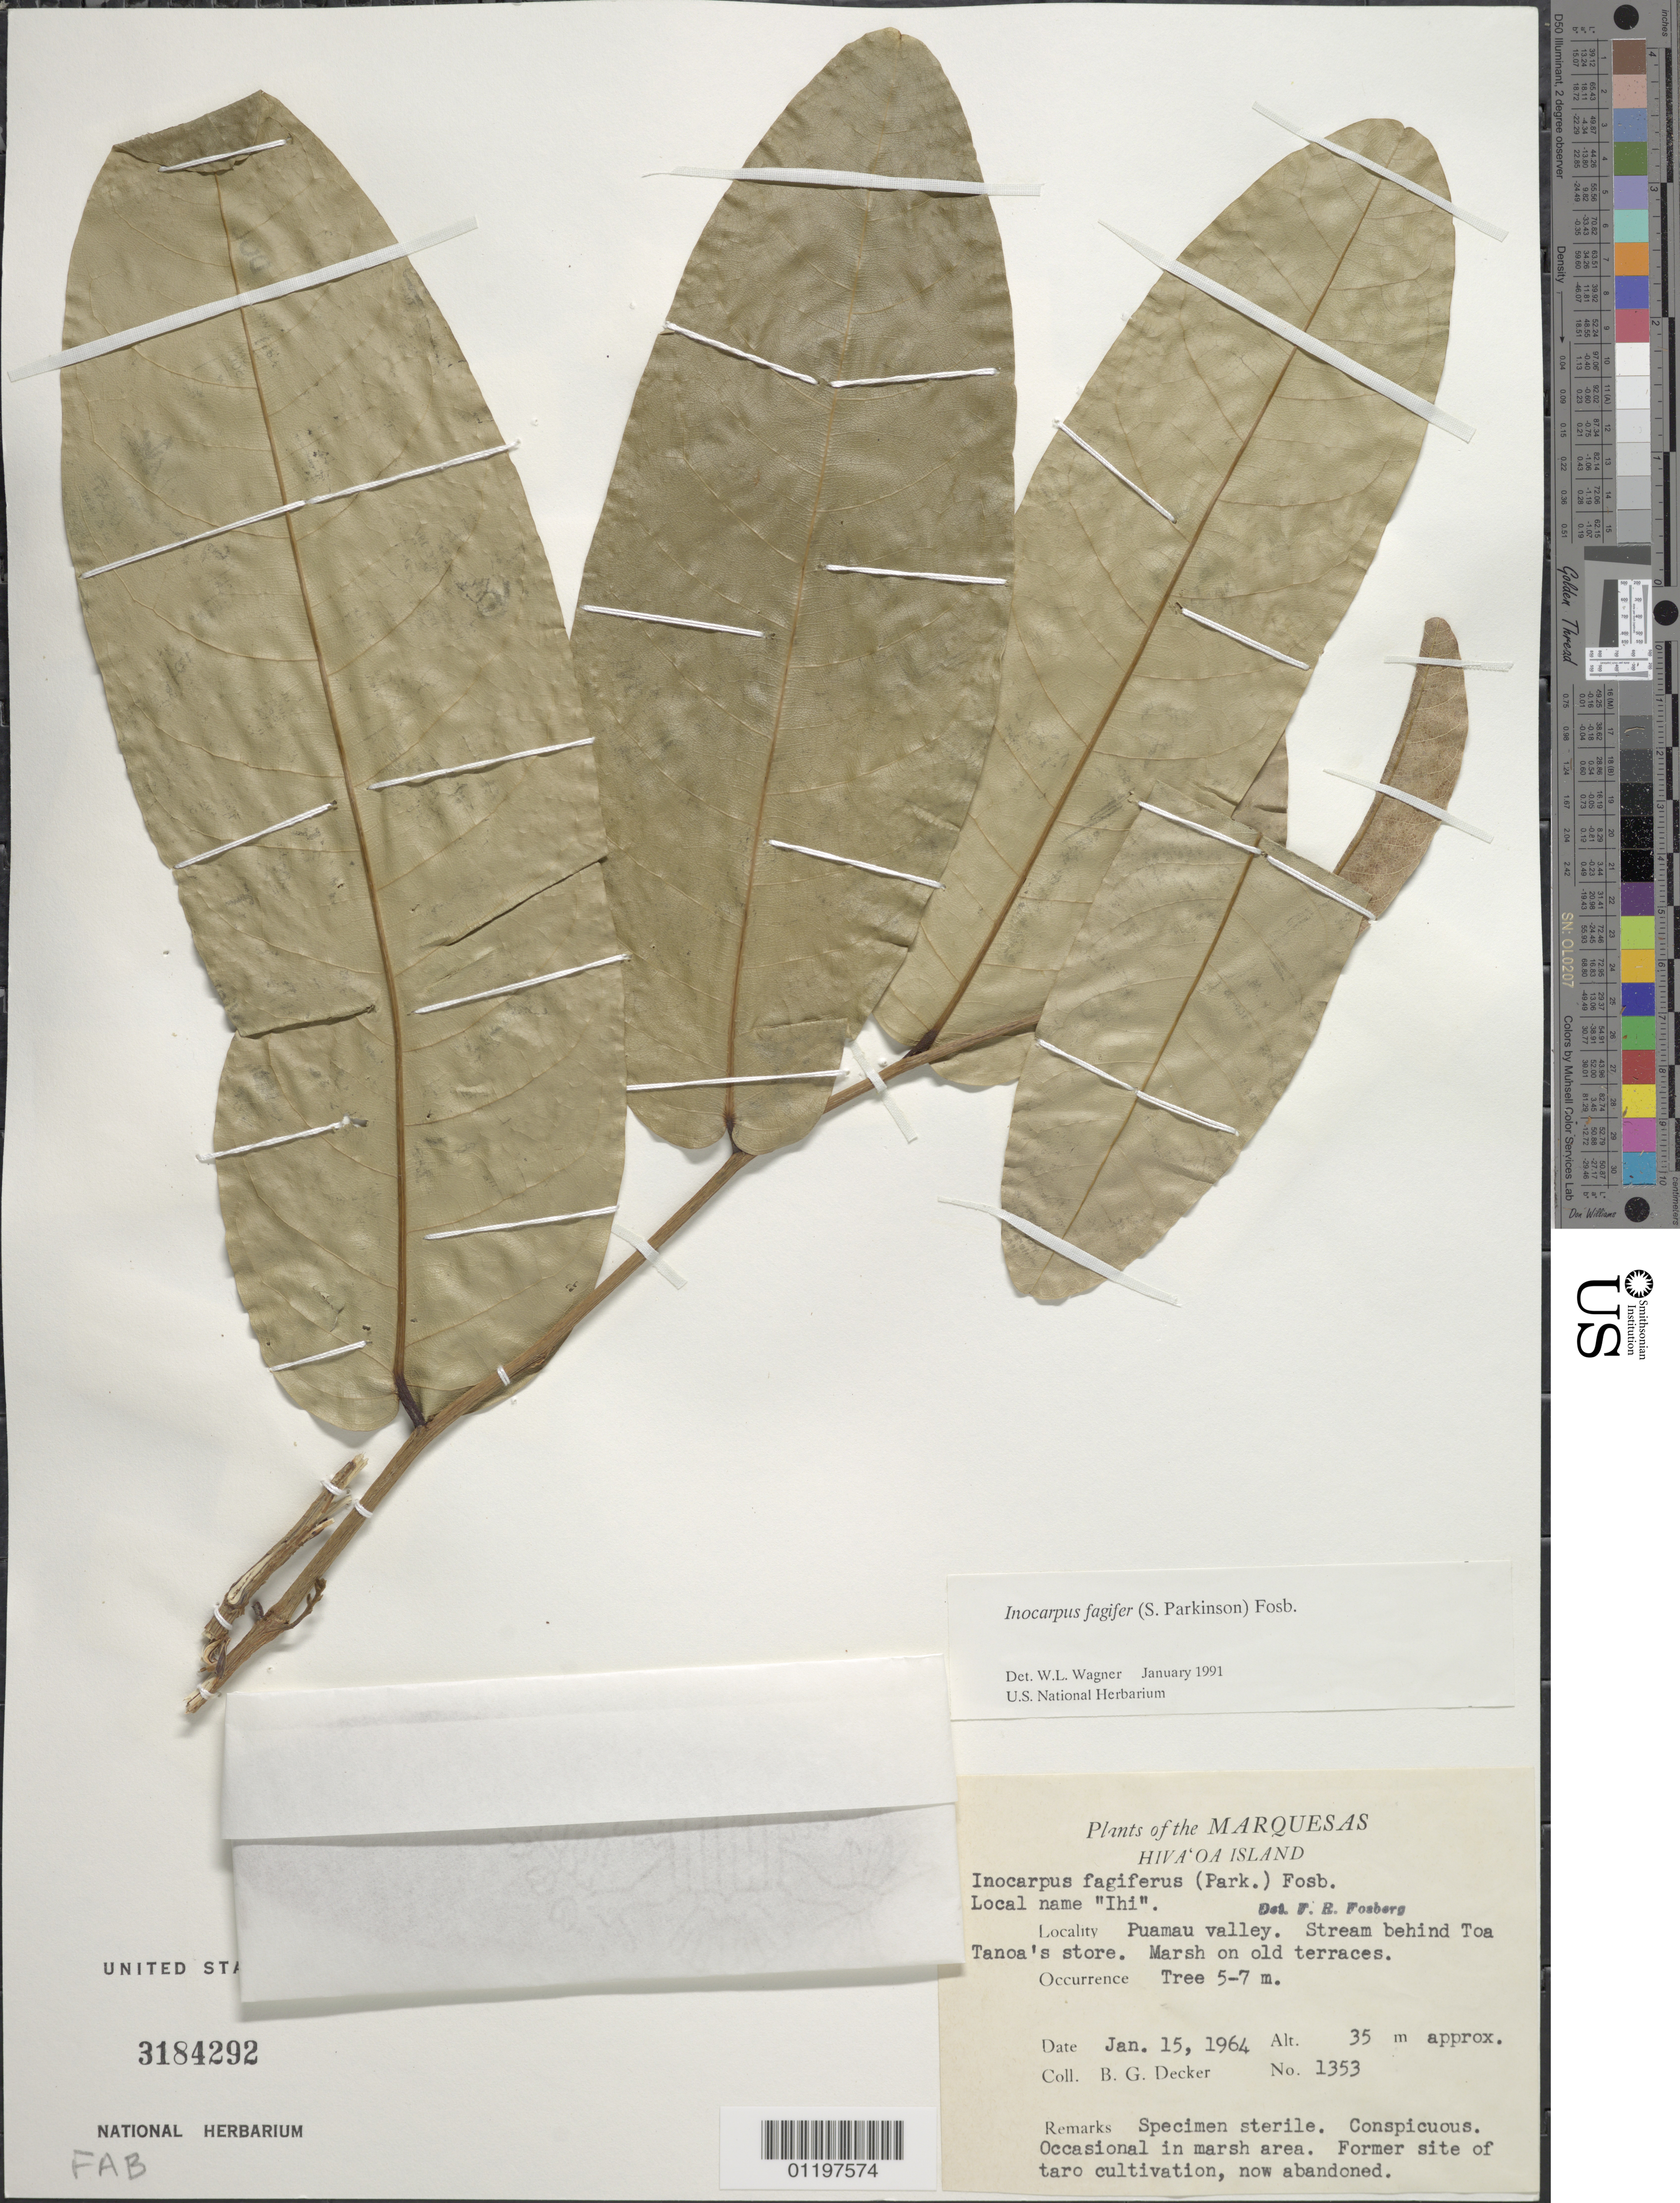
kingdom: Plantae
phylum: Tracheophyta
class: Magnoliopsida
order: Fabales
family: Fabaceae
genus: Inocarpus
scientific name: Inocarpus fagifer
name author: (Parkinson) Fosberg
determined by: Wagner, W. L., (BOT), Smithsonian Institution - National Museum of Natural History (UNITED STATES)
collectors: B. G. Decker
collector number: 1353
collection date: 1964-01-15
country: French Polynesia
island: Hiva Oa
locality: Puamau Valley, stream behind Toa Tanoa's store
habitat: Marsh on old terraces. Former site of Taro cultivation, now abandoned. Occasional in marsh area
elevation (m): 35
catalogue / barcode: US 3184292